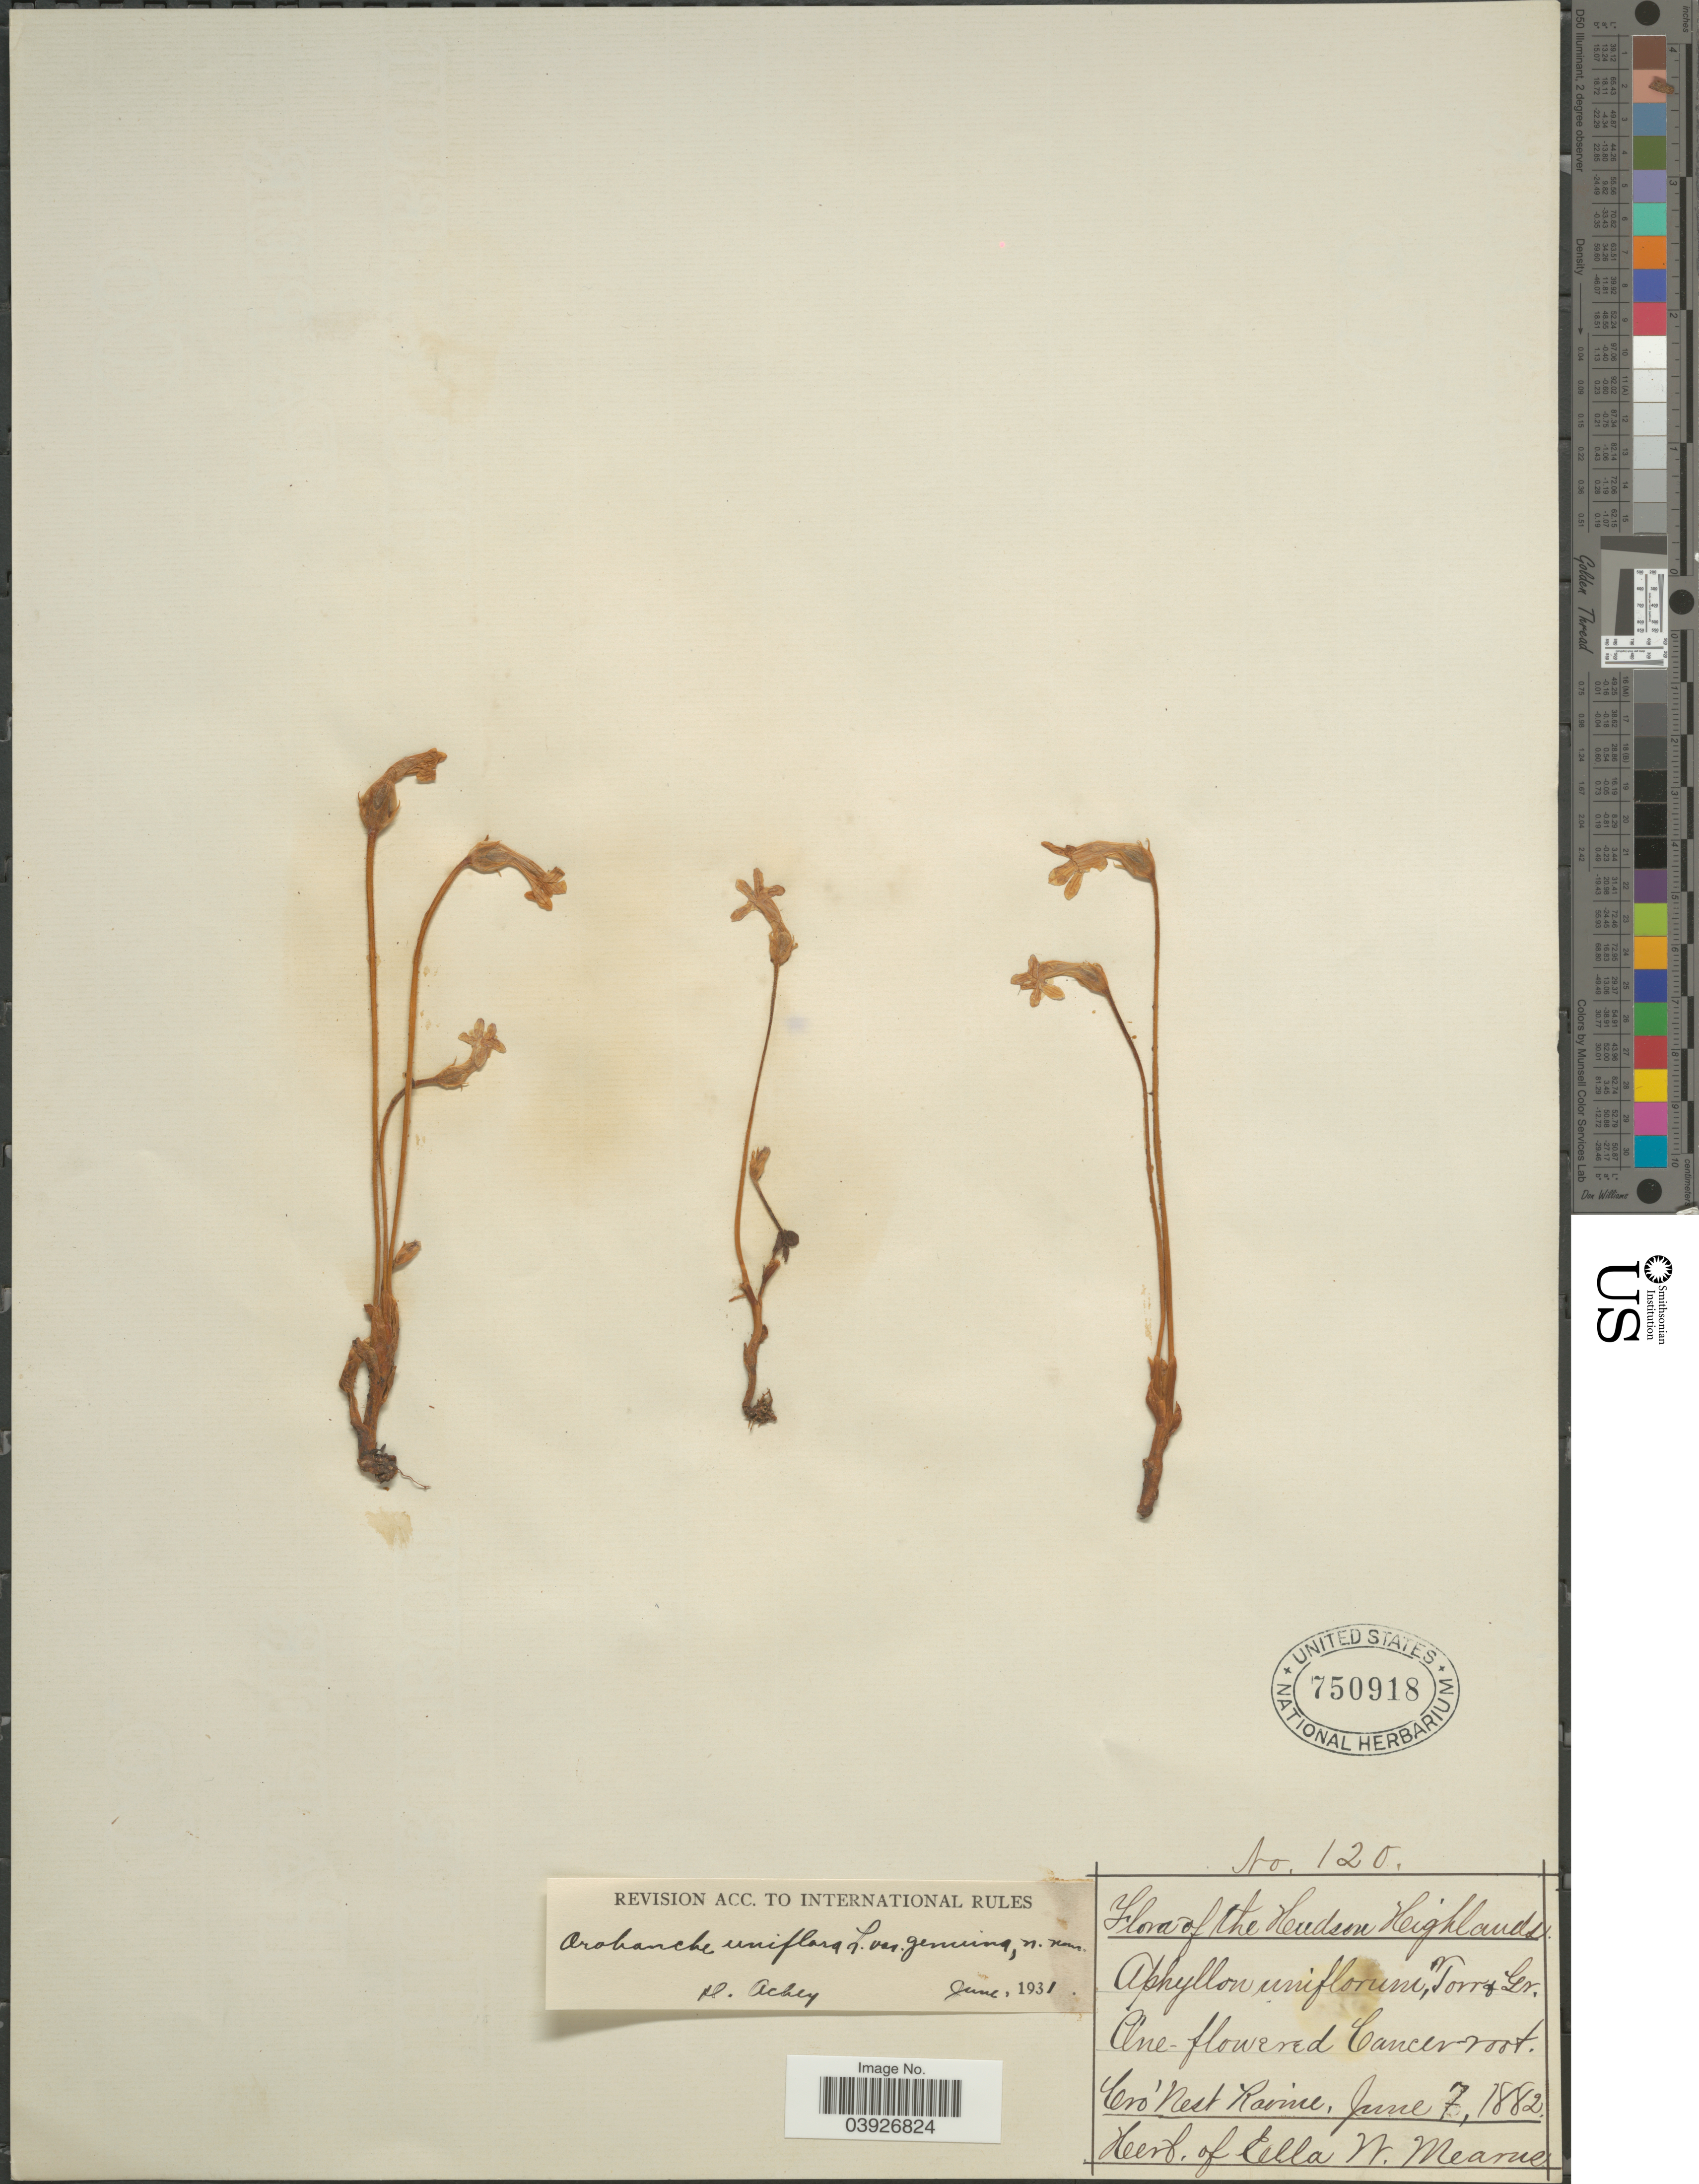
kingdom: Plantae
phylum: Tracheophyta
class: Magnoliopsida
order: Lamiales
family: Orobanchaceae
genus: Aphyllon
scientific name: Aphyllon uniflorum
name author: A. Gray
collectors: ex herb. Ella W. Mearns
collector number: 120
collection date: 1882-06-07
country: United States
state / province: New York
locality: The Hudson Highlands. Cro'Nest Ravine.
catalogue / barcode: US 750918